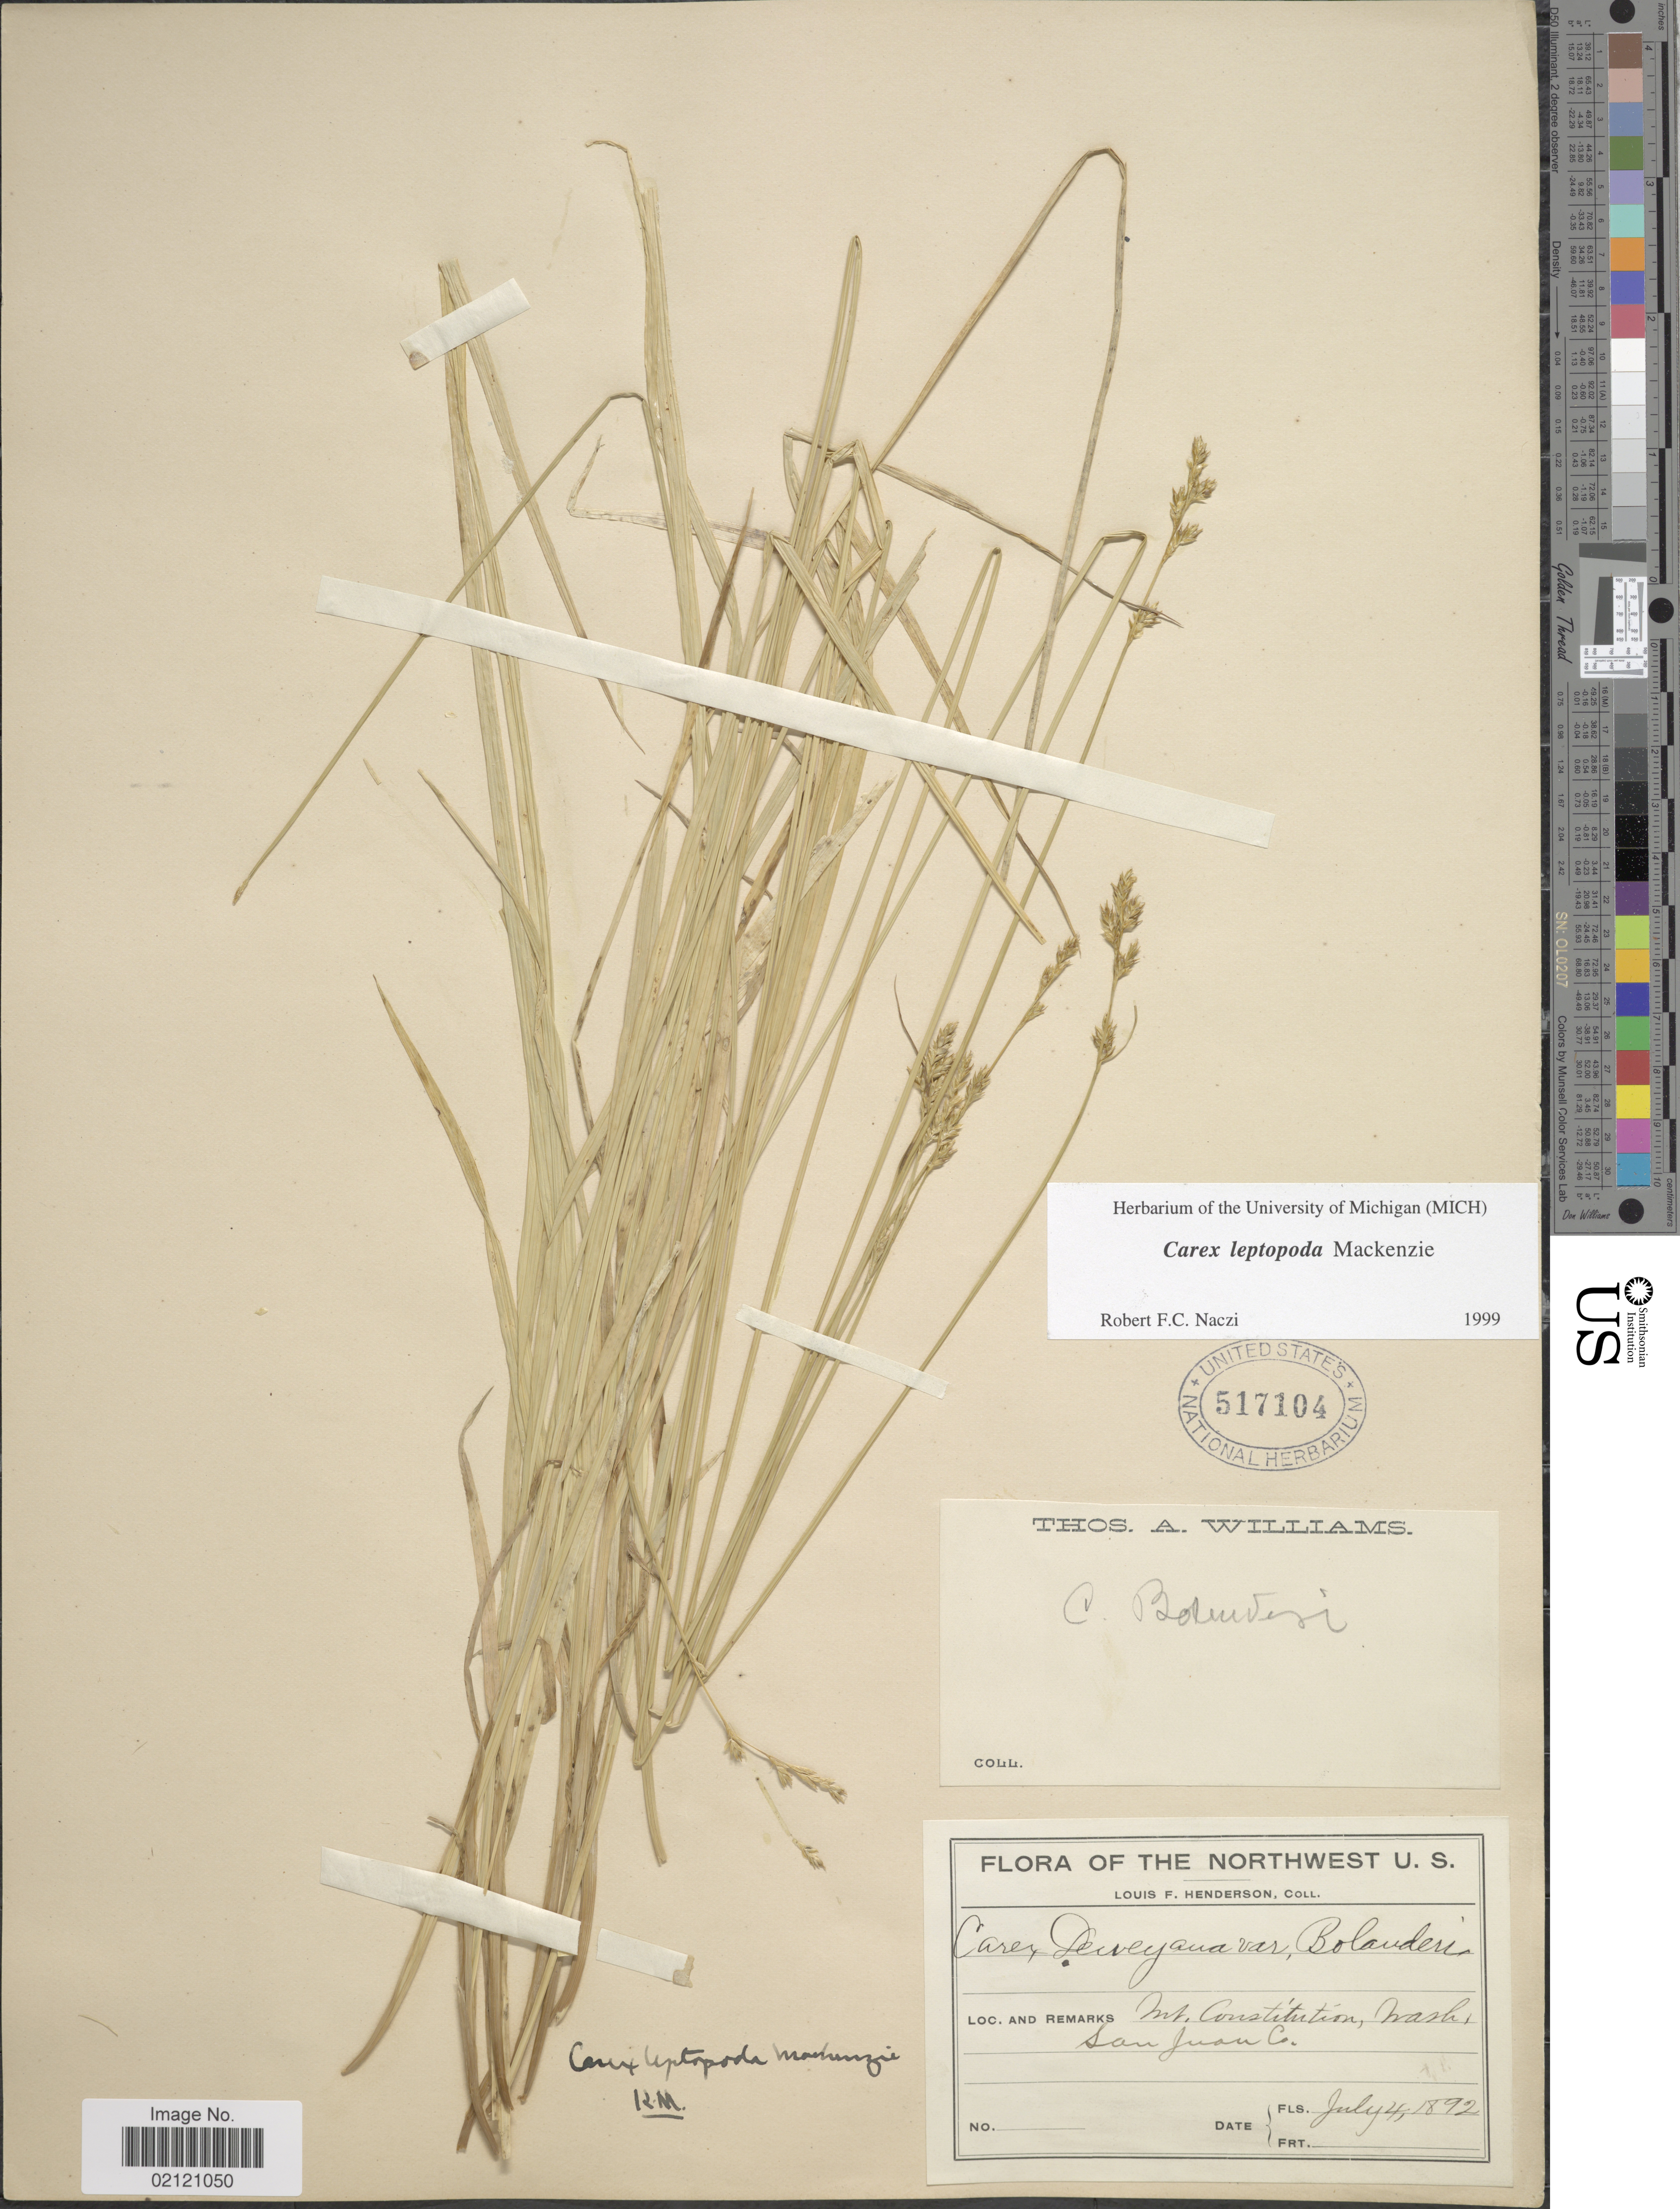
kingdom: Plantae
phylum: Tracheophyta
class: Liliopsida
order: Poales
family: Cyperaceae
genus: Carex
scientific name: Carex leptopoda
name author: Mack.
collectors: L. Henderson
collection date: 1892-07-04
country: United States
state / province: Washington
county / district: San Juan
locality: Mt. Constitution, San Juan Co.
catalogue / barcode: US 517104